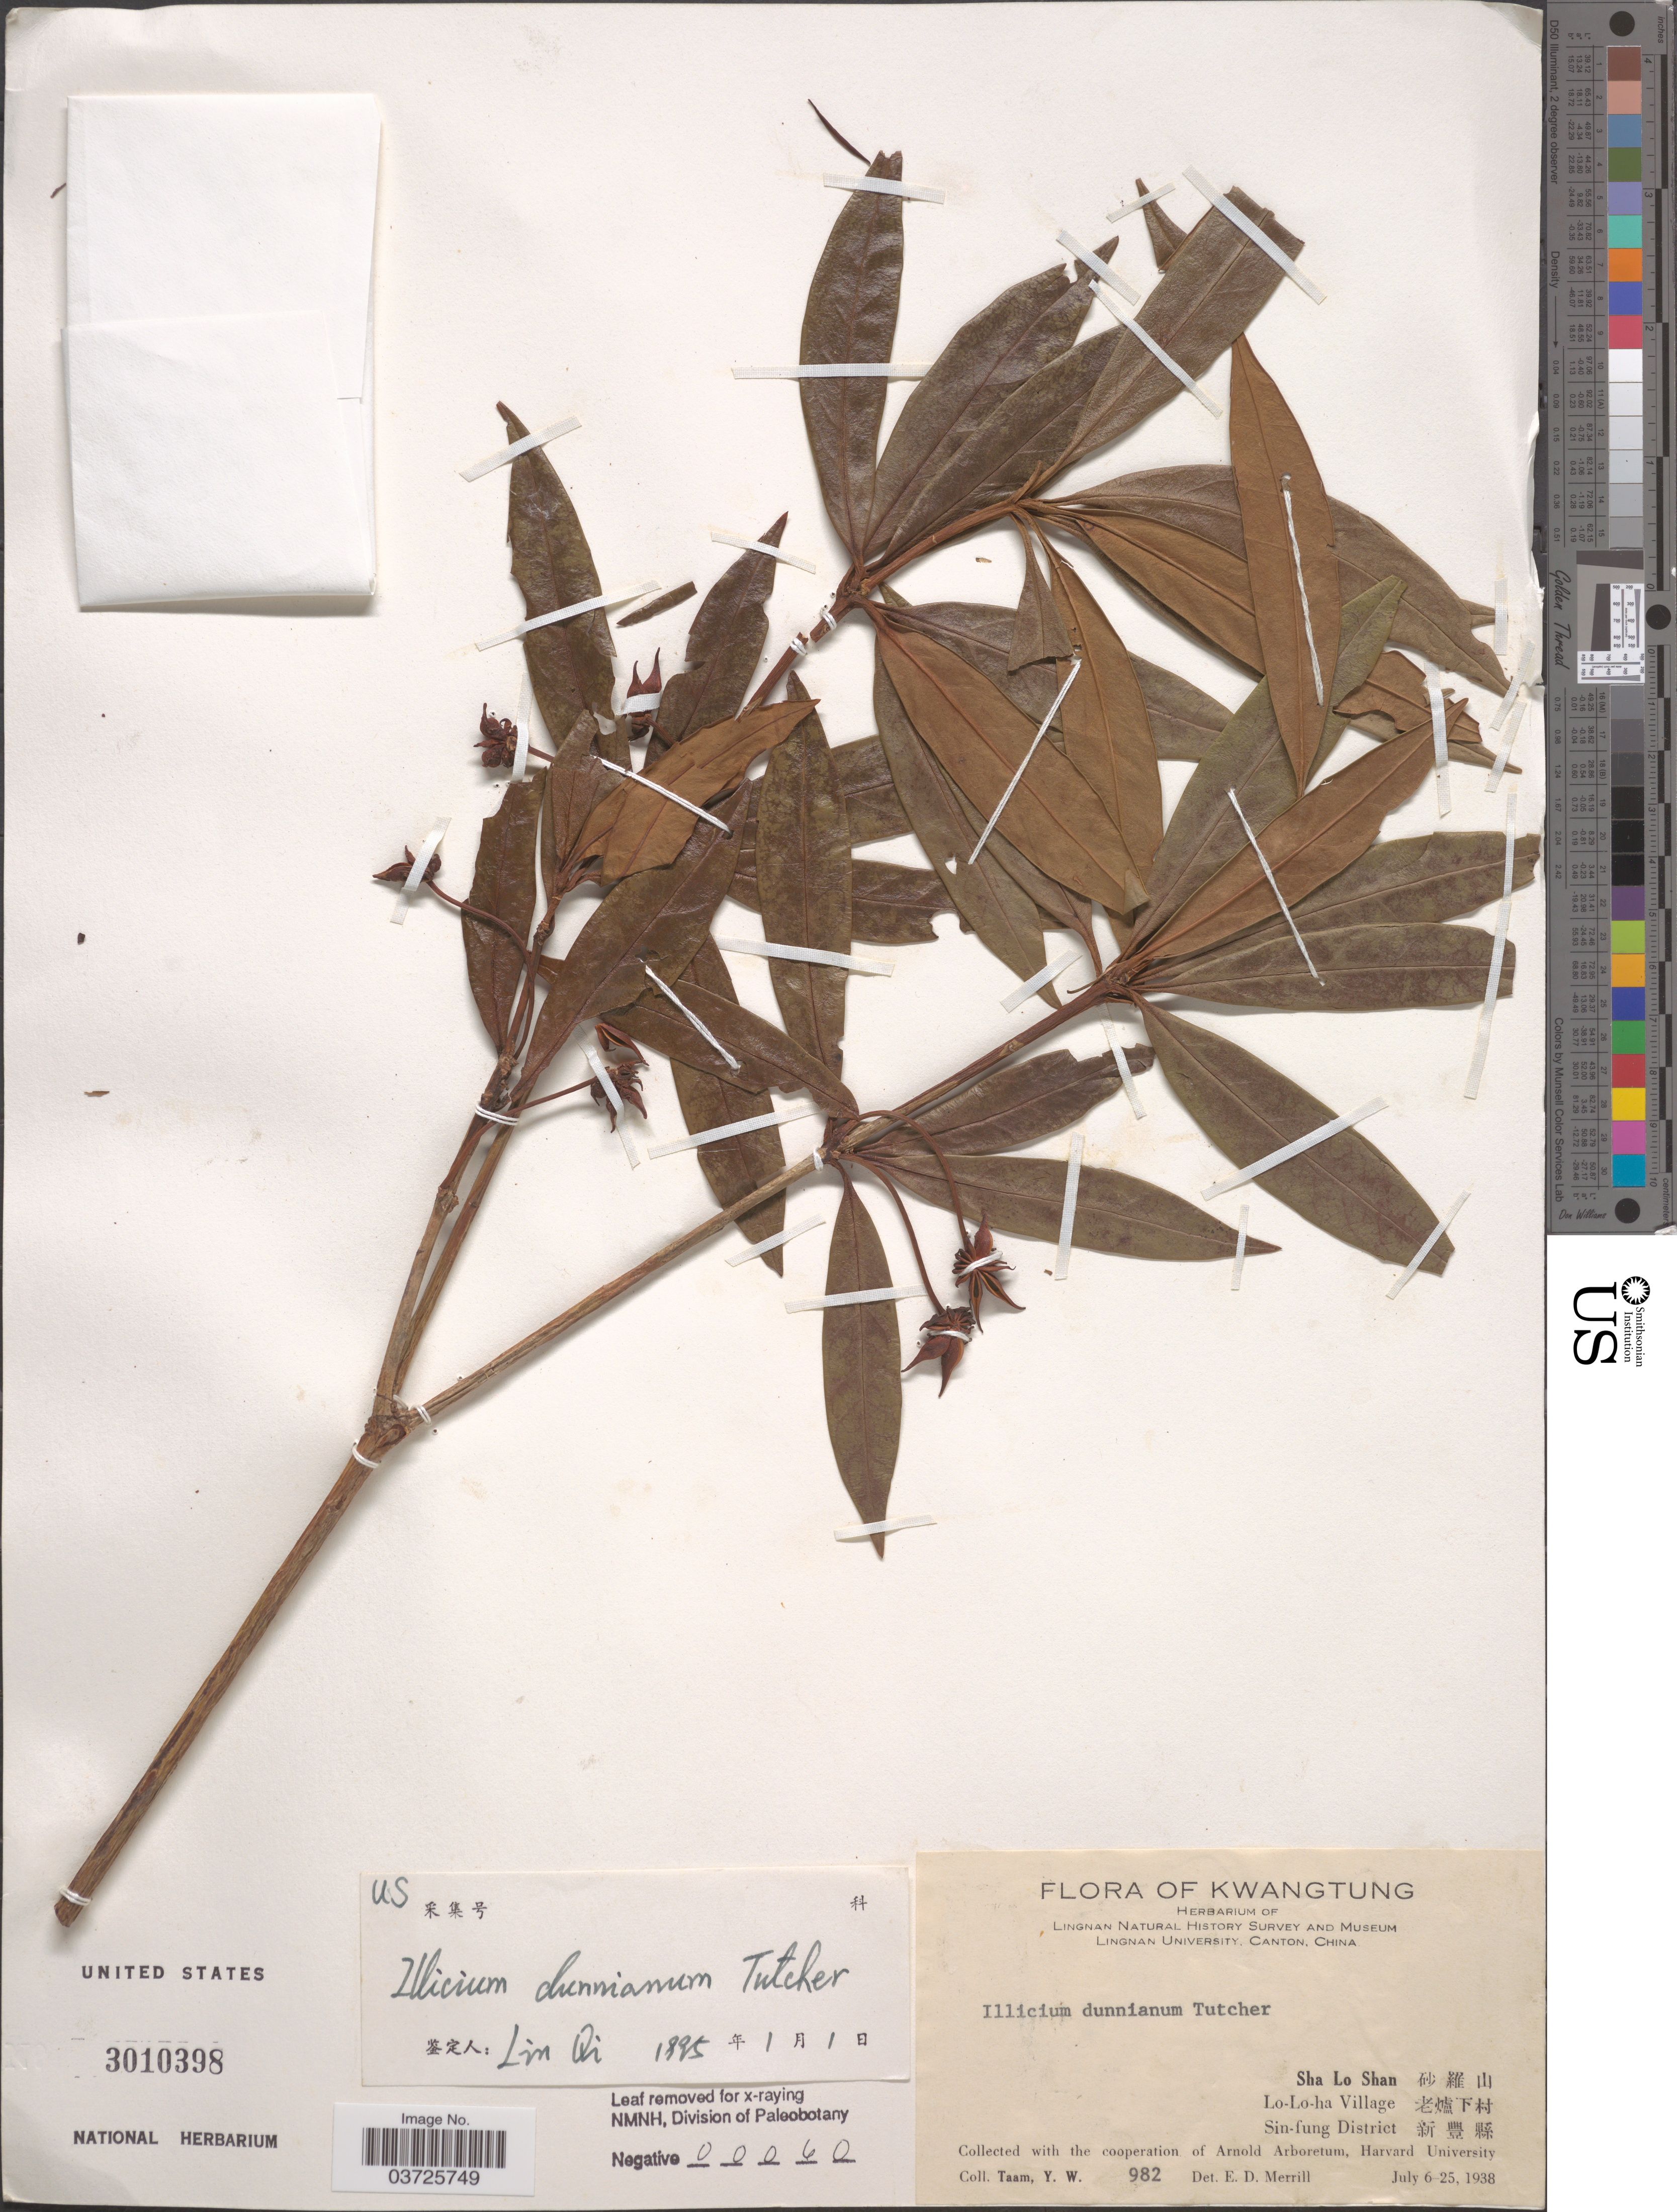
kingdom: Plantae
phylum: Tracheophyta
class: Magnoliopsida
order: Austrobaileyales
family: Schisandraceae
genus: Illicium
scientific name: Illicium dunnianum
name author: Tutcher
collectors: Y. W. Taam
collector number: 982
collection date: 1938-07-06/1938-07-25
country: China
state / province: Guangdong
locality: Sha Lo Shan X. Lo-Lo-ha Village X. Sin-fung District X.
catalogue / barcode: US 3010398